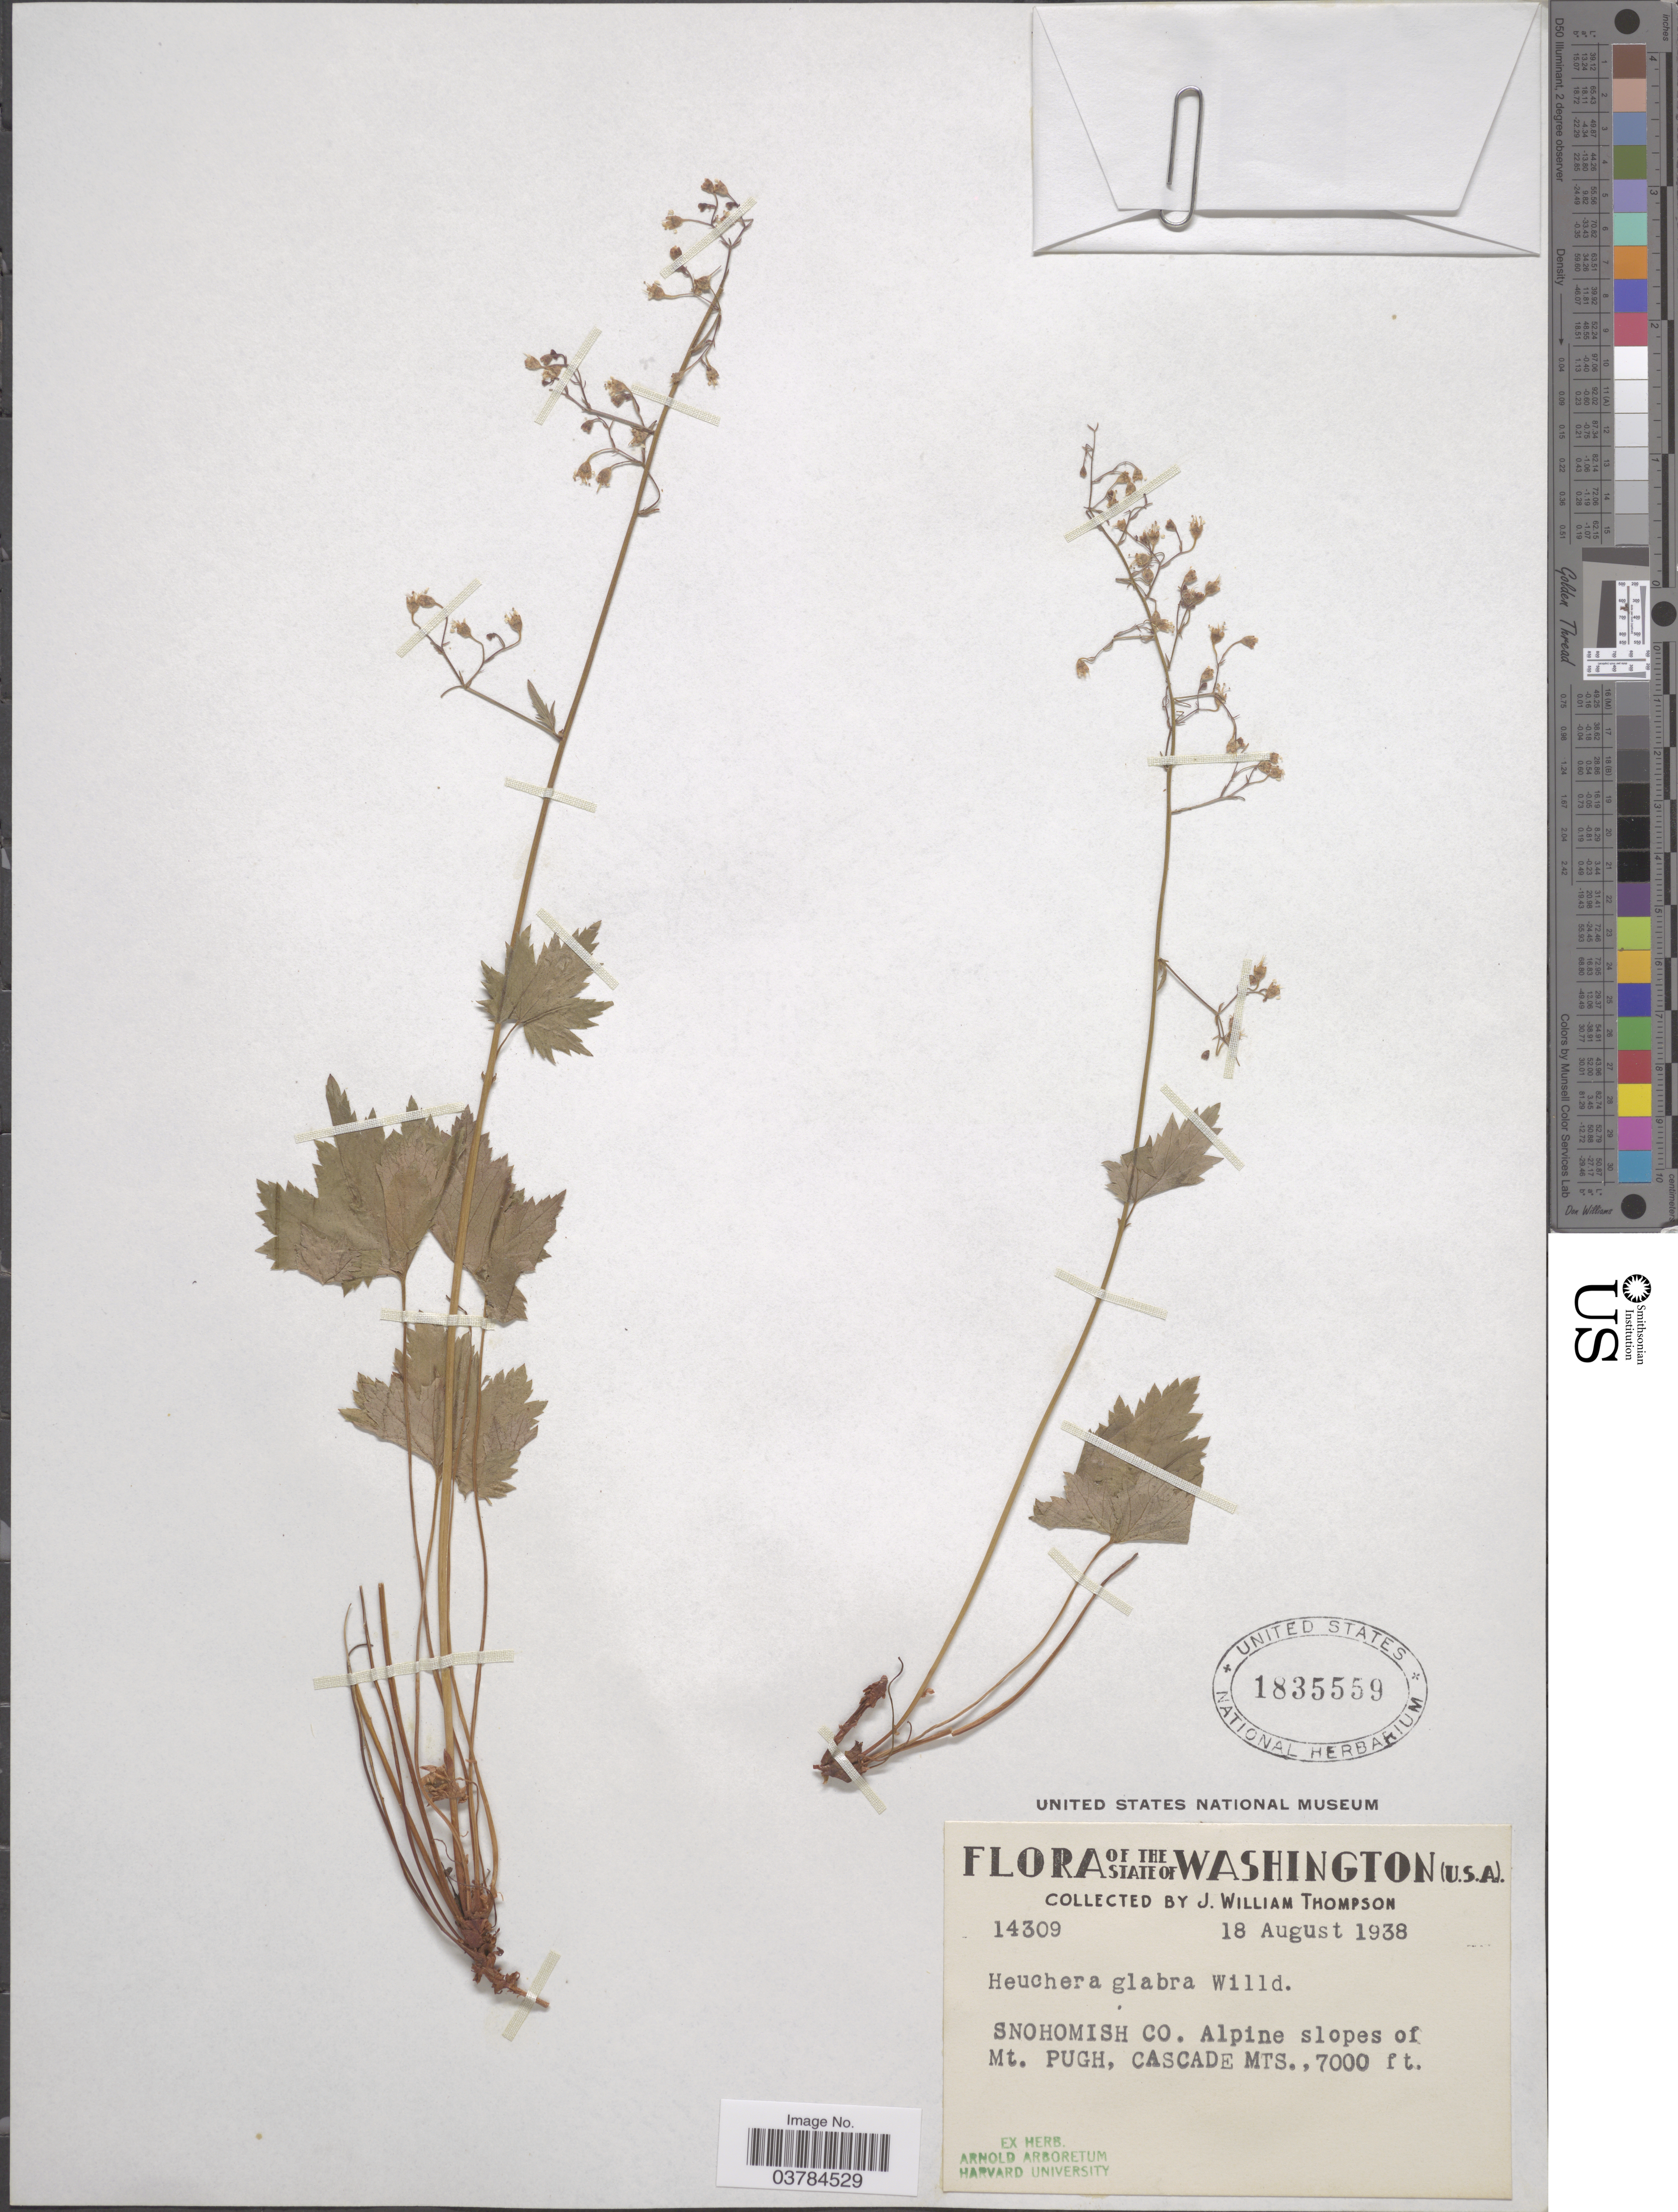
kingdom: Plantae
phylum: Tracheophyta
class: Magnoliopsida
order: Saxifragales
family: Saxifragaceae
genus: Heuchera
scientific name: Heuchera glabra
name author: Willd. ex Roem. & Schult.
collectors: J. W. Thompson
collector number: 14309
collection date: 1938-08-18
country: United States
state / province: Washington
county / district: Snohomish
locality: Snohomish Co. Alpine slopes of Mt. Pugh, Cascade Mts.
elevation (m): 2134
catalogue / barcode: US 1835559